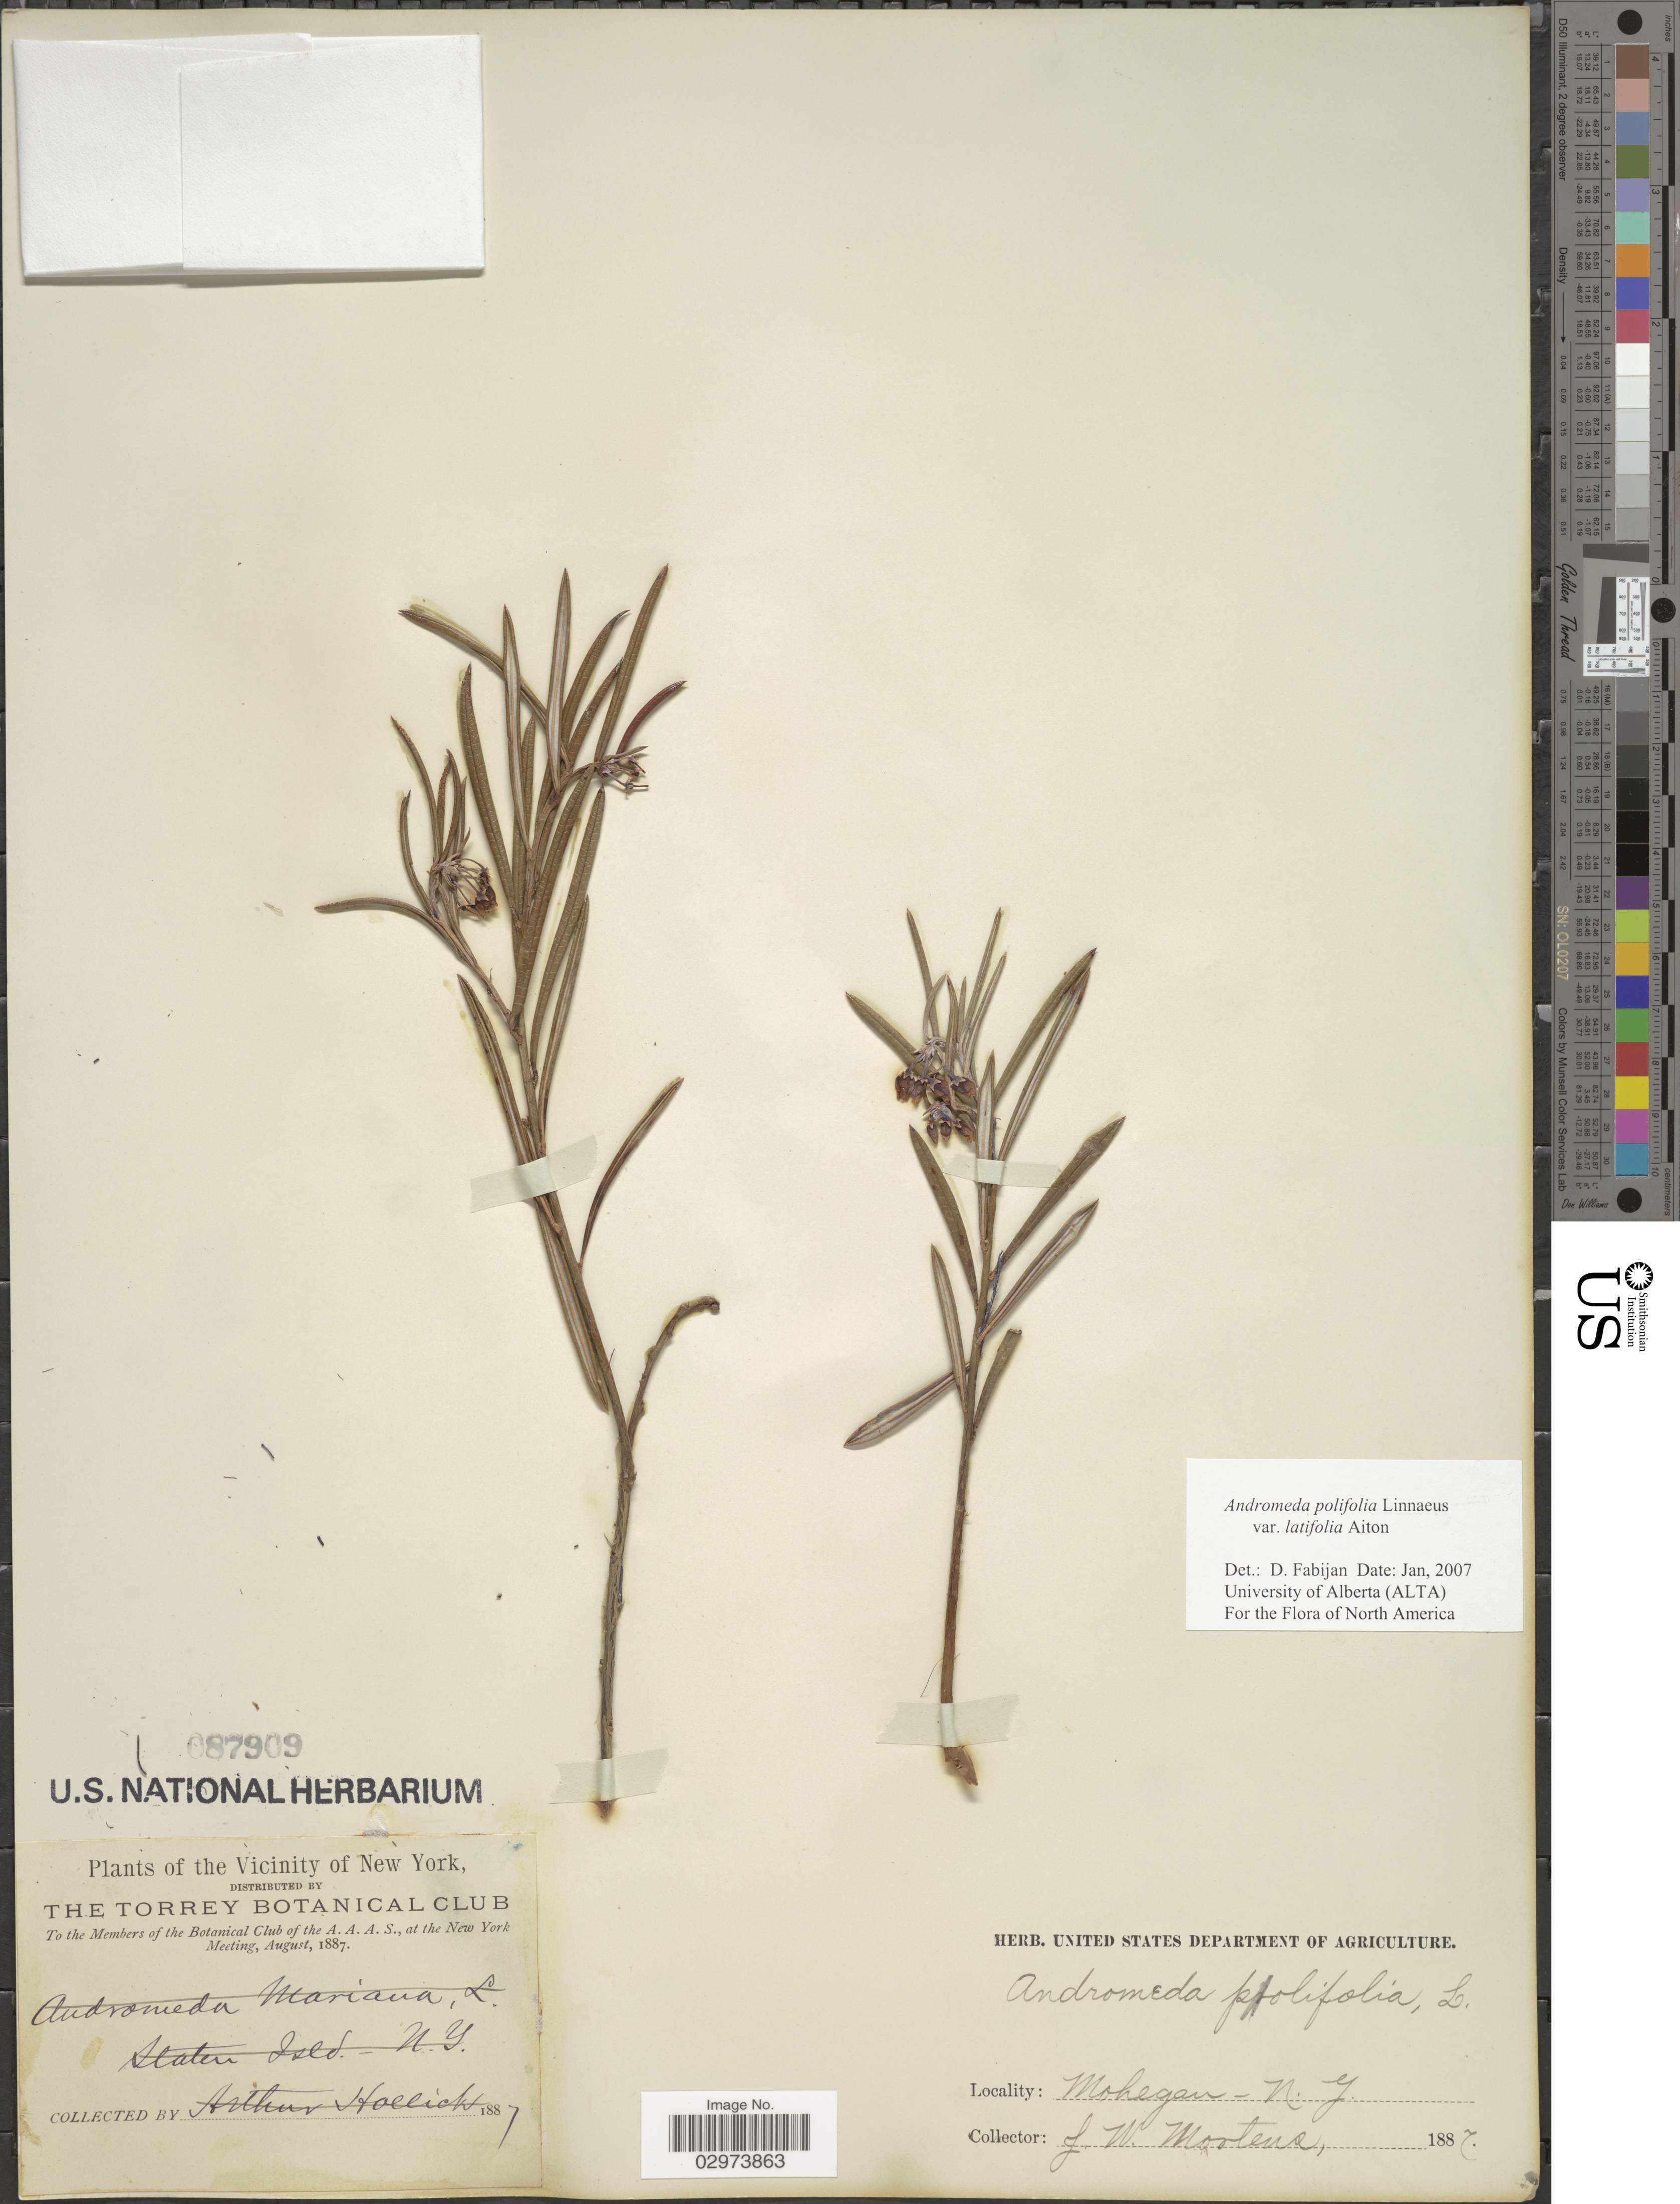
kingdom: Plantae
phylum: Tracheophyta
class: Magnoliopsida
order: Ericales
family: Ericaceae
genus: Andromeda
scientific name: Andromeda polifolia var. latifolia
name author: Aiton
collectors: J. Morgans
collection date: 1887-08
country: United States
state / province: New York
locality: Vicinity of New York. Mohegan - N.Y.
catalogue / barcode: US 87909